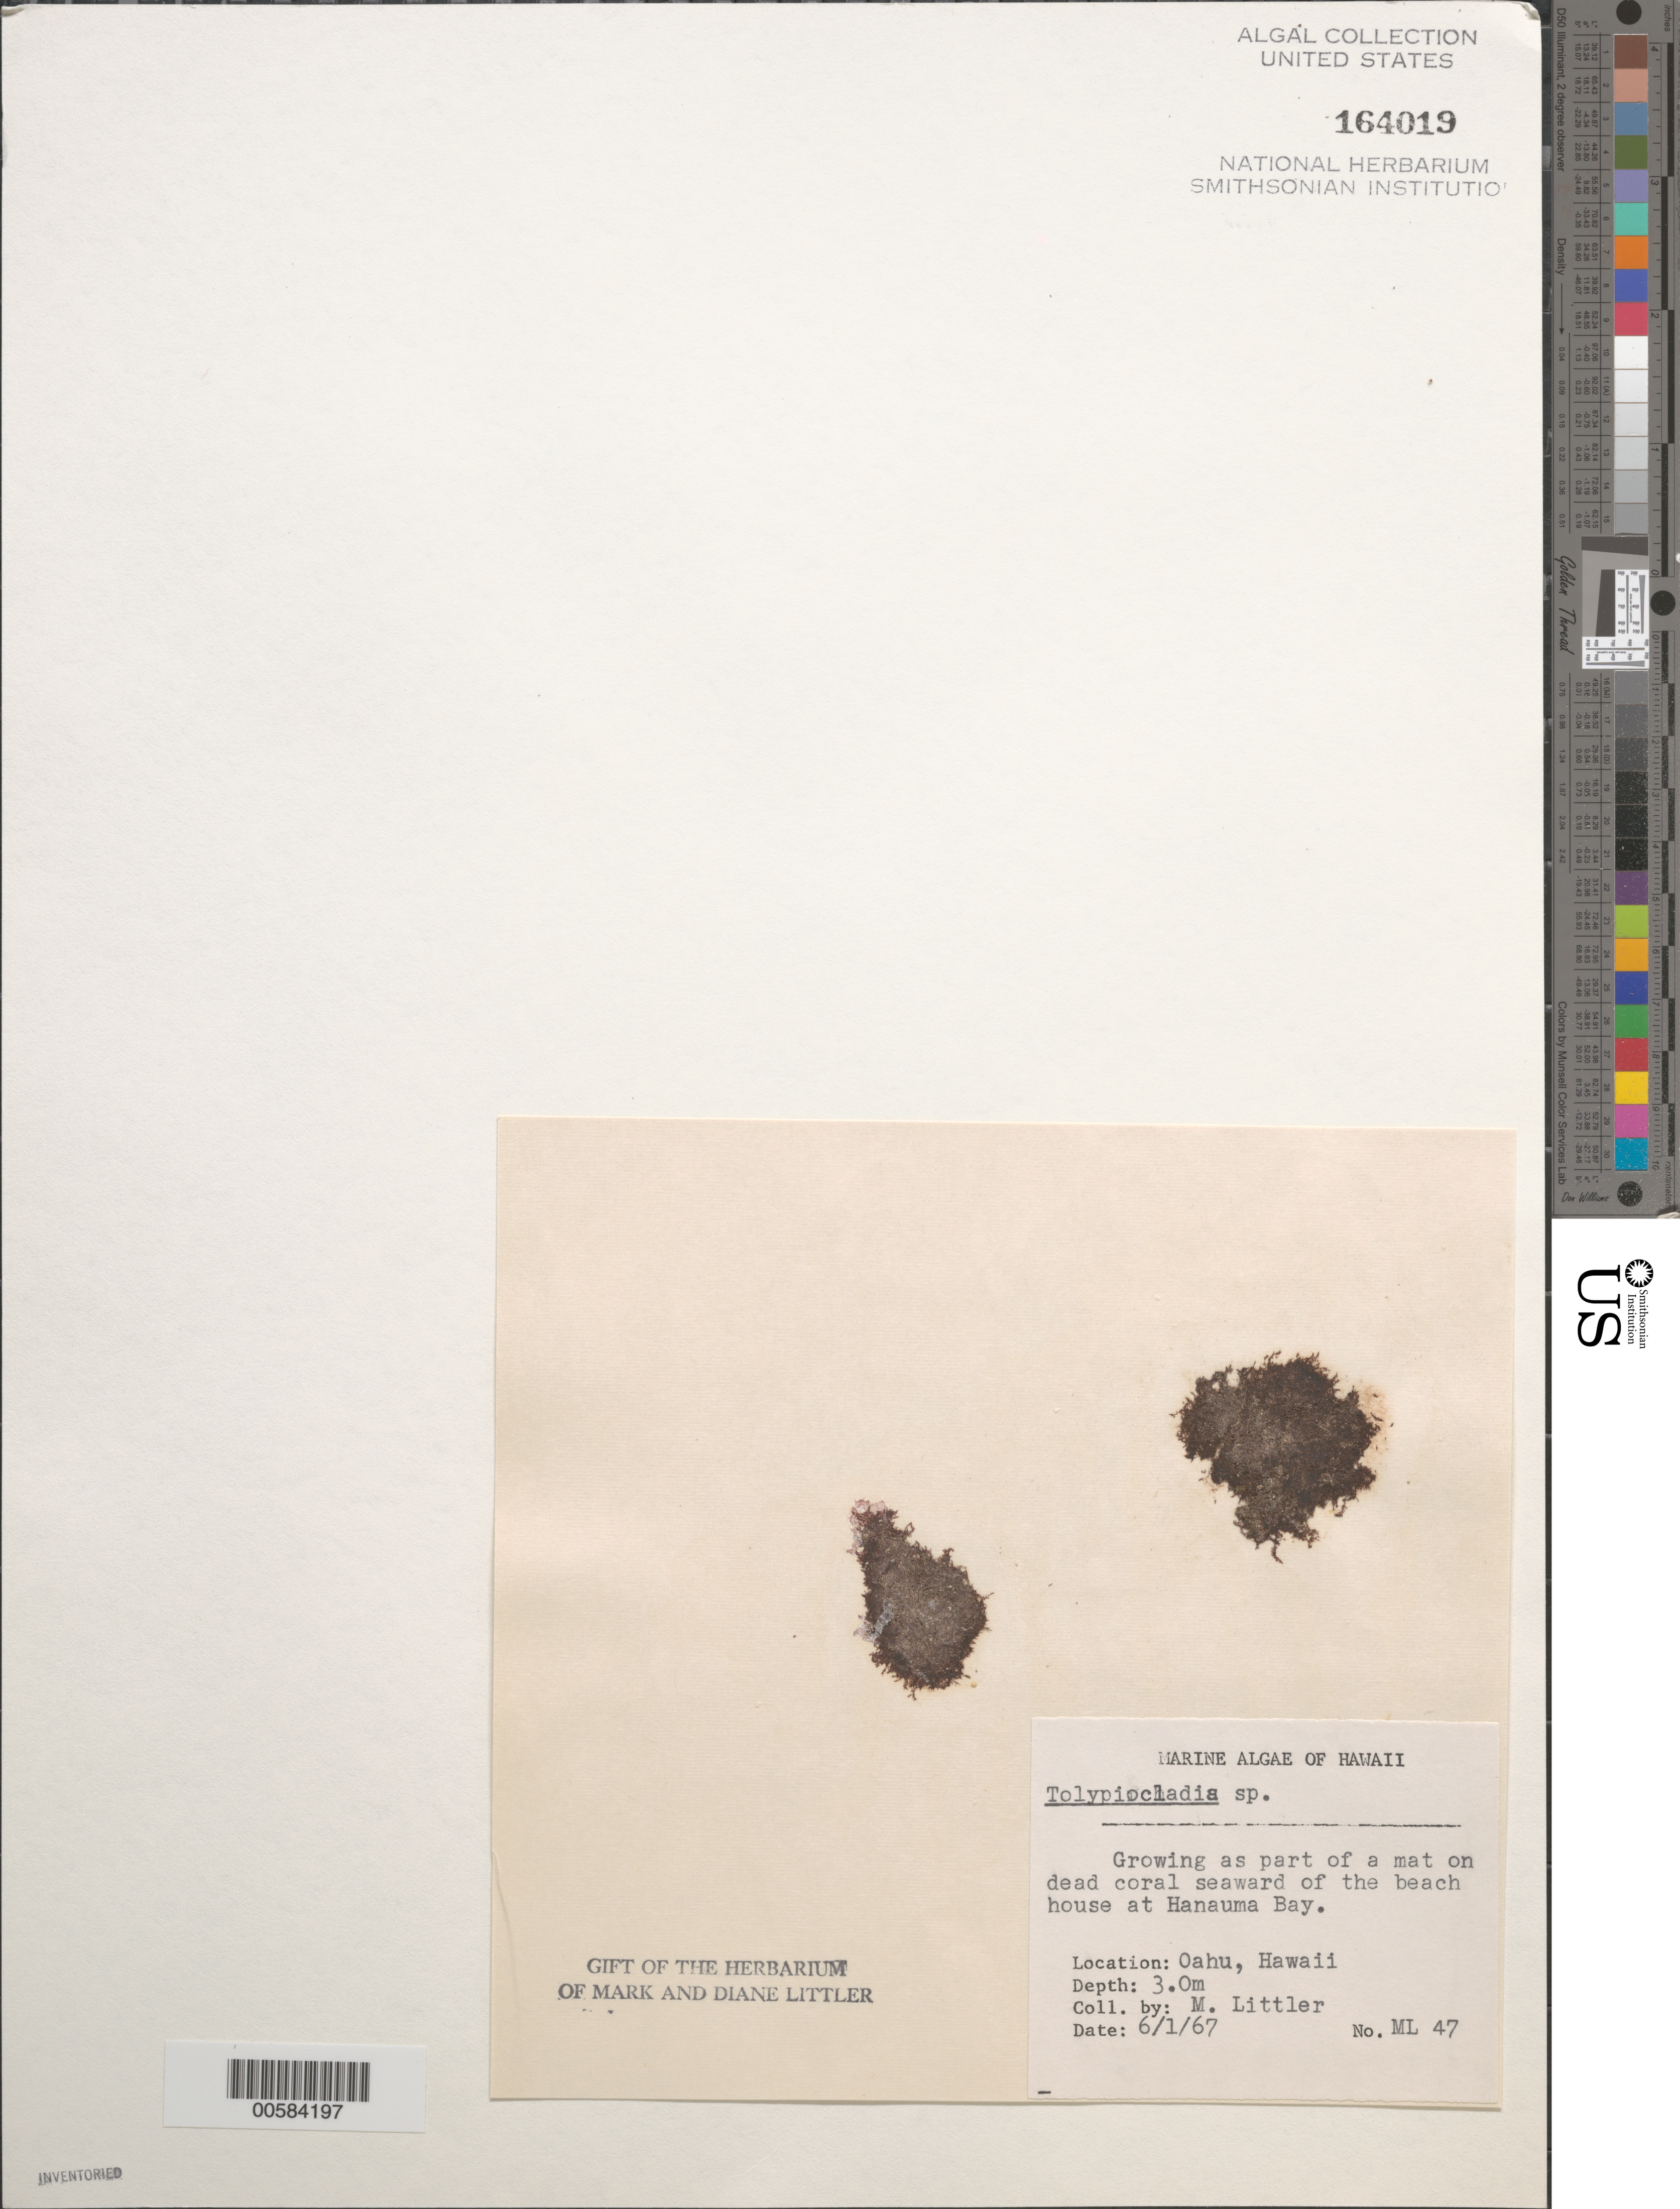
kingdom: Plantae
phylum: Rhodophyta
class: Florideophyceae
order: Ceramiales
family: Rhodomelaceae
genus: Tolypiocladia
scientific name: Tolypiocladia sp.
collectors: M. M. Littler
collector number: ML 47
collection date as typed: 01 Jun 1967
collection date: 1967-06-01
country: United States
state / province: Hawaii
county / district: Honolulu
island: Oahu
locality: Hanauma Bay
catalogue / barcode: US 164019